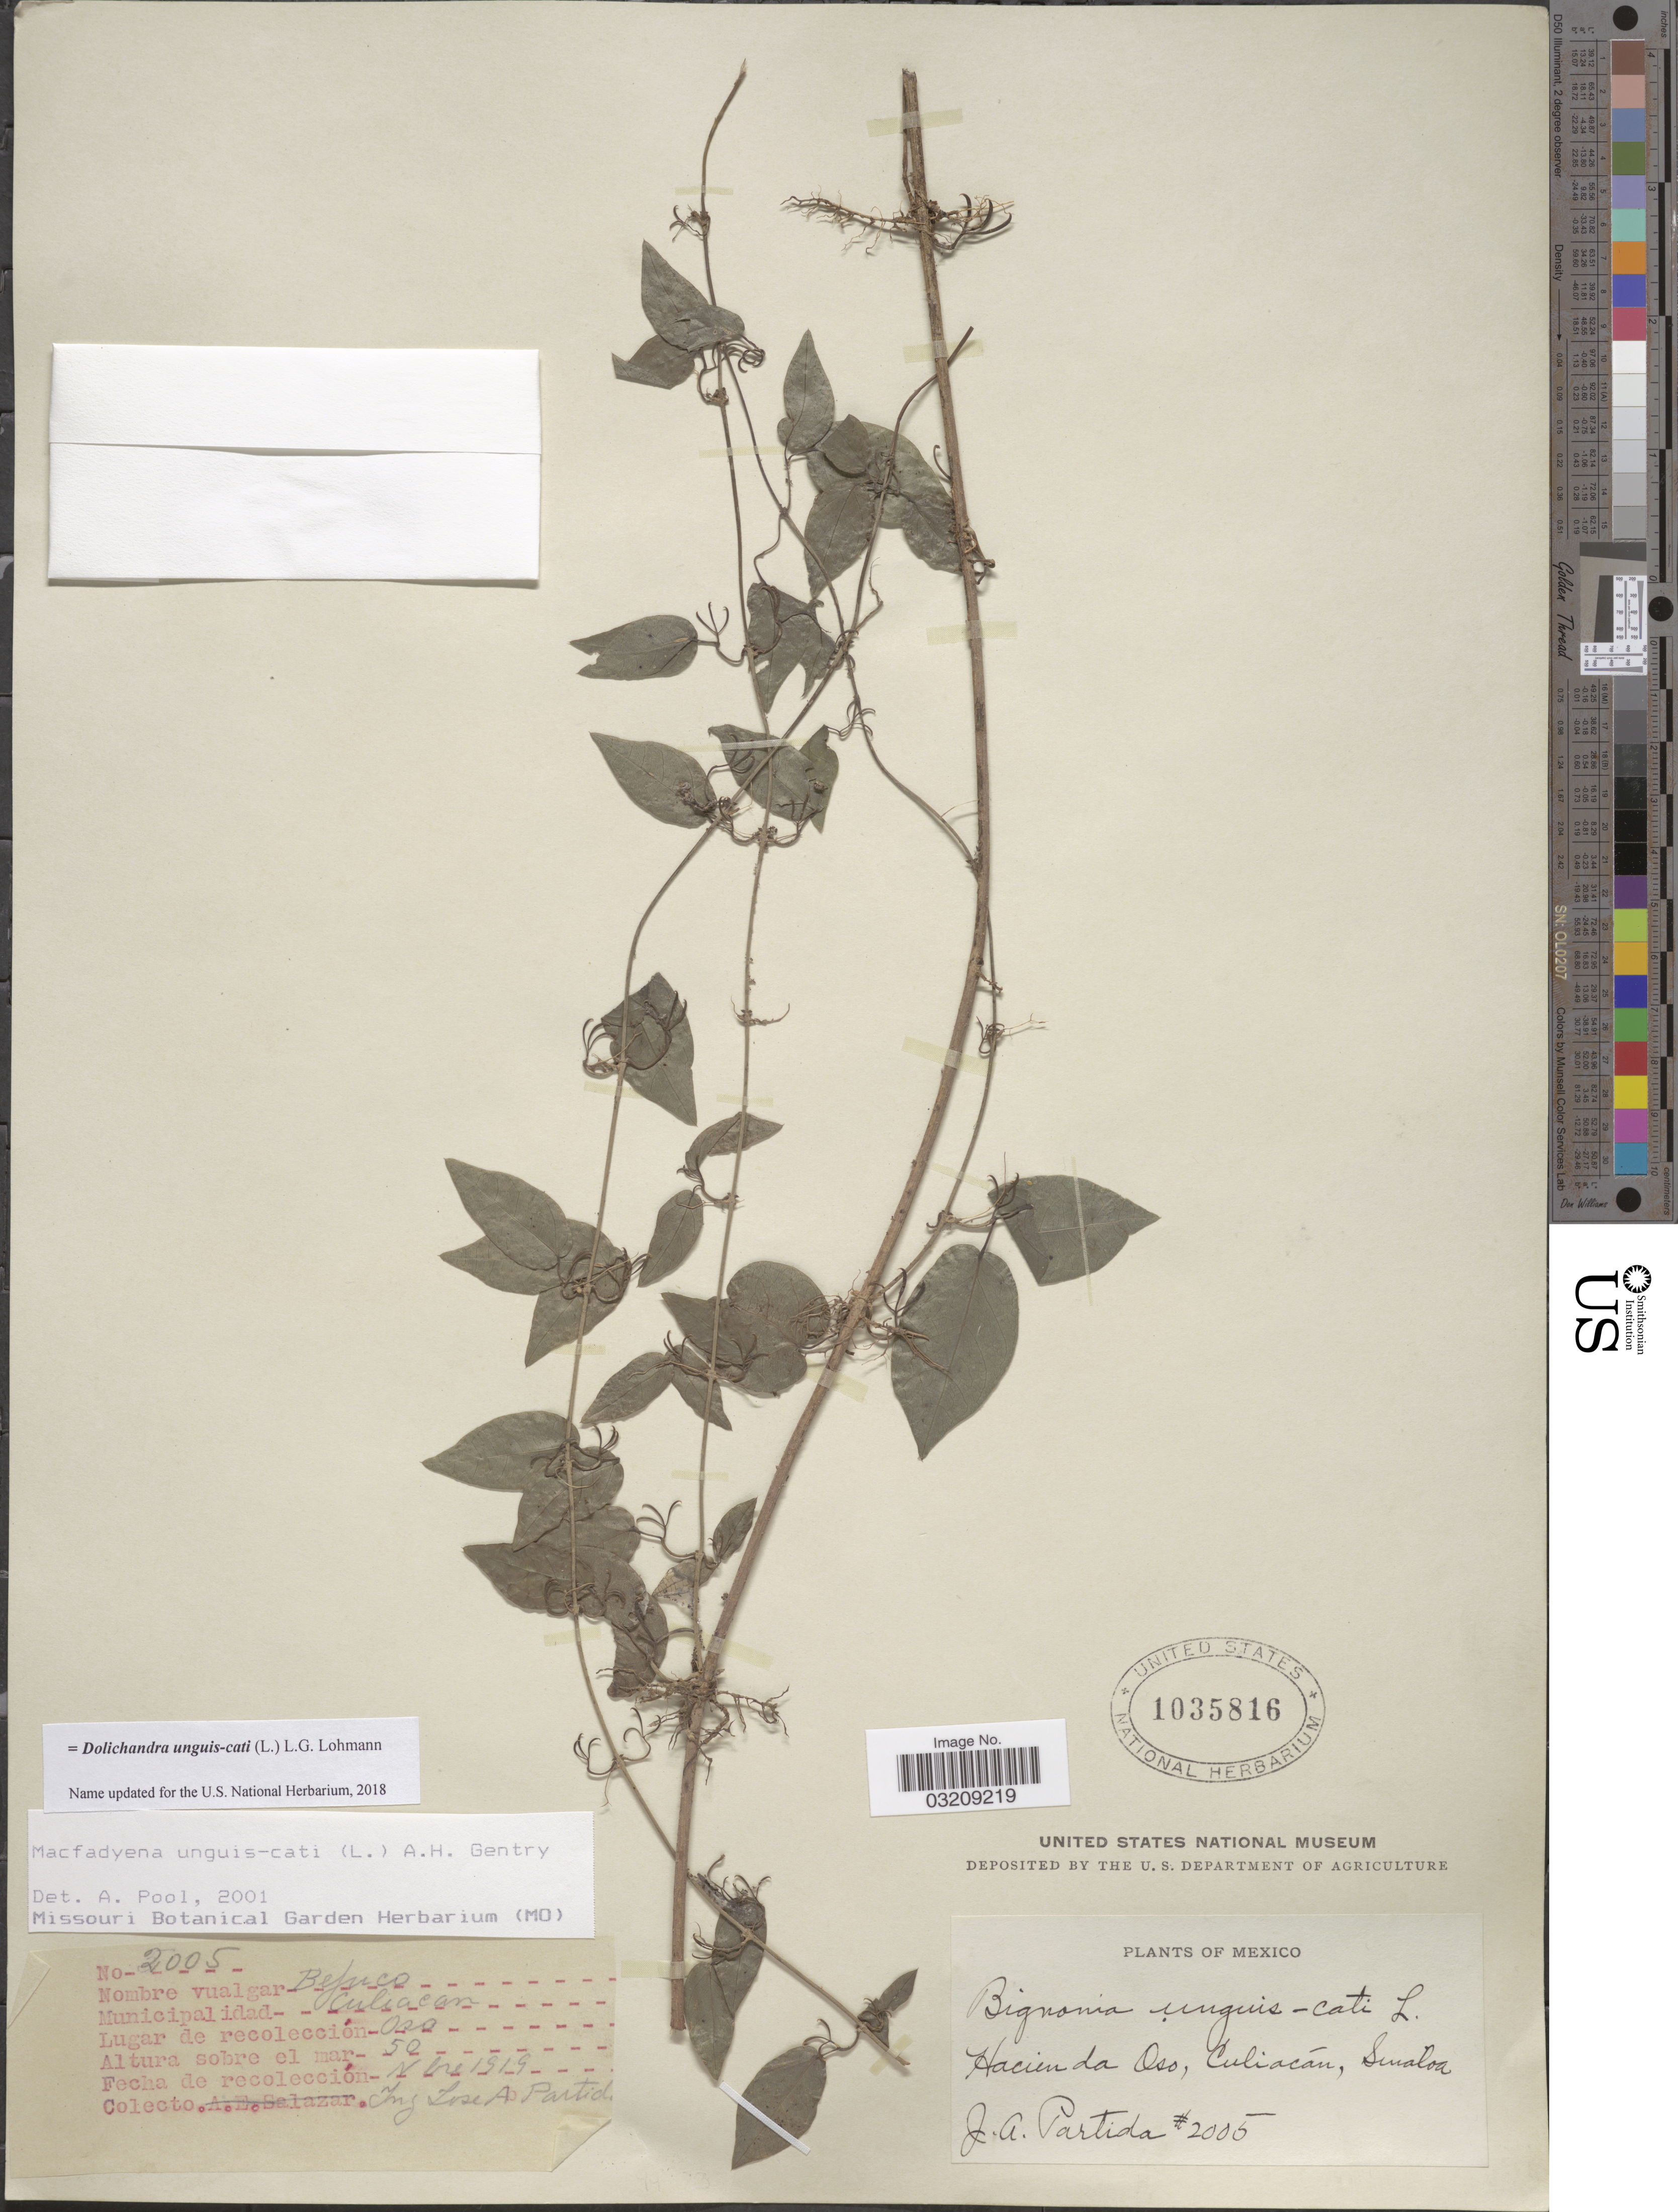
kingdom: Plantae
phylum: Tracheophyta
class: Magnoliopsida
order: Lamiales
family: Bignoniaceae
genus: Dolichandra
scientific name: Dolichandra unguis-cati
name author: (L.) L.G. Lohmann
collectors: J. Partida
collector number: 2005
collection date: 1919-11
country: Mexico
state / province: Sinaloa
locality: Hacienda Oso. Municipalidad Culiacán.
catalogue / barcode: US 1035816